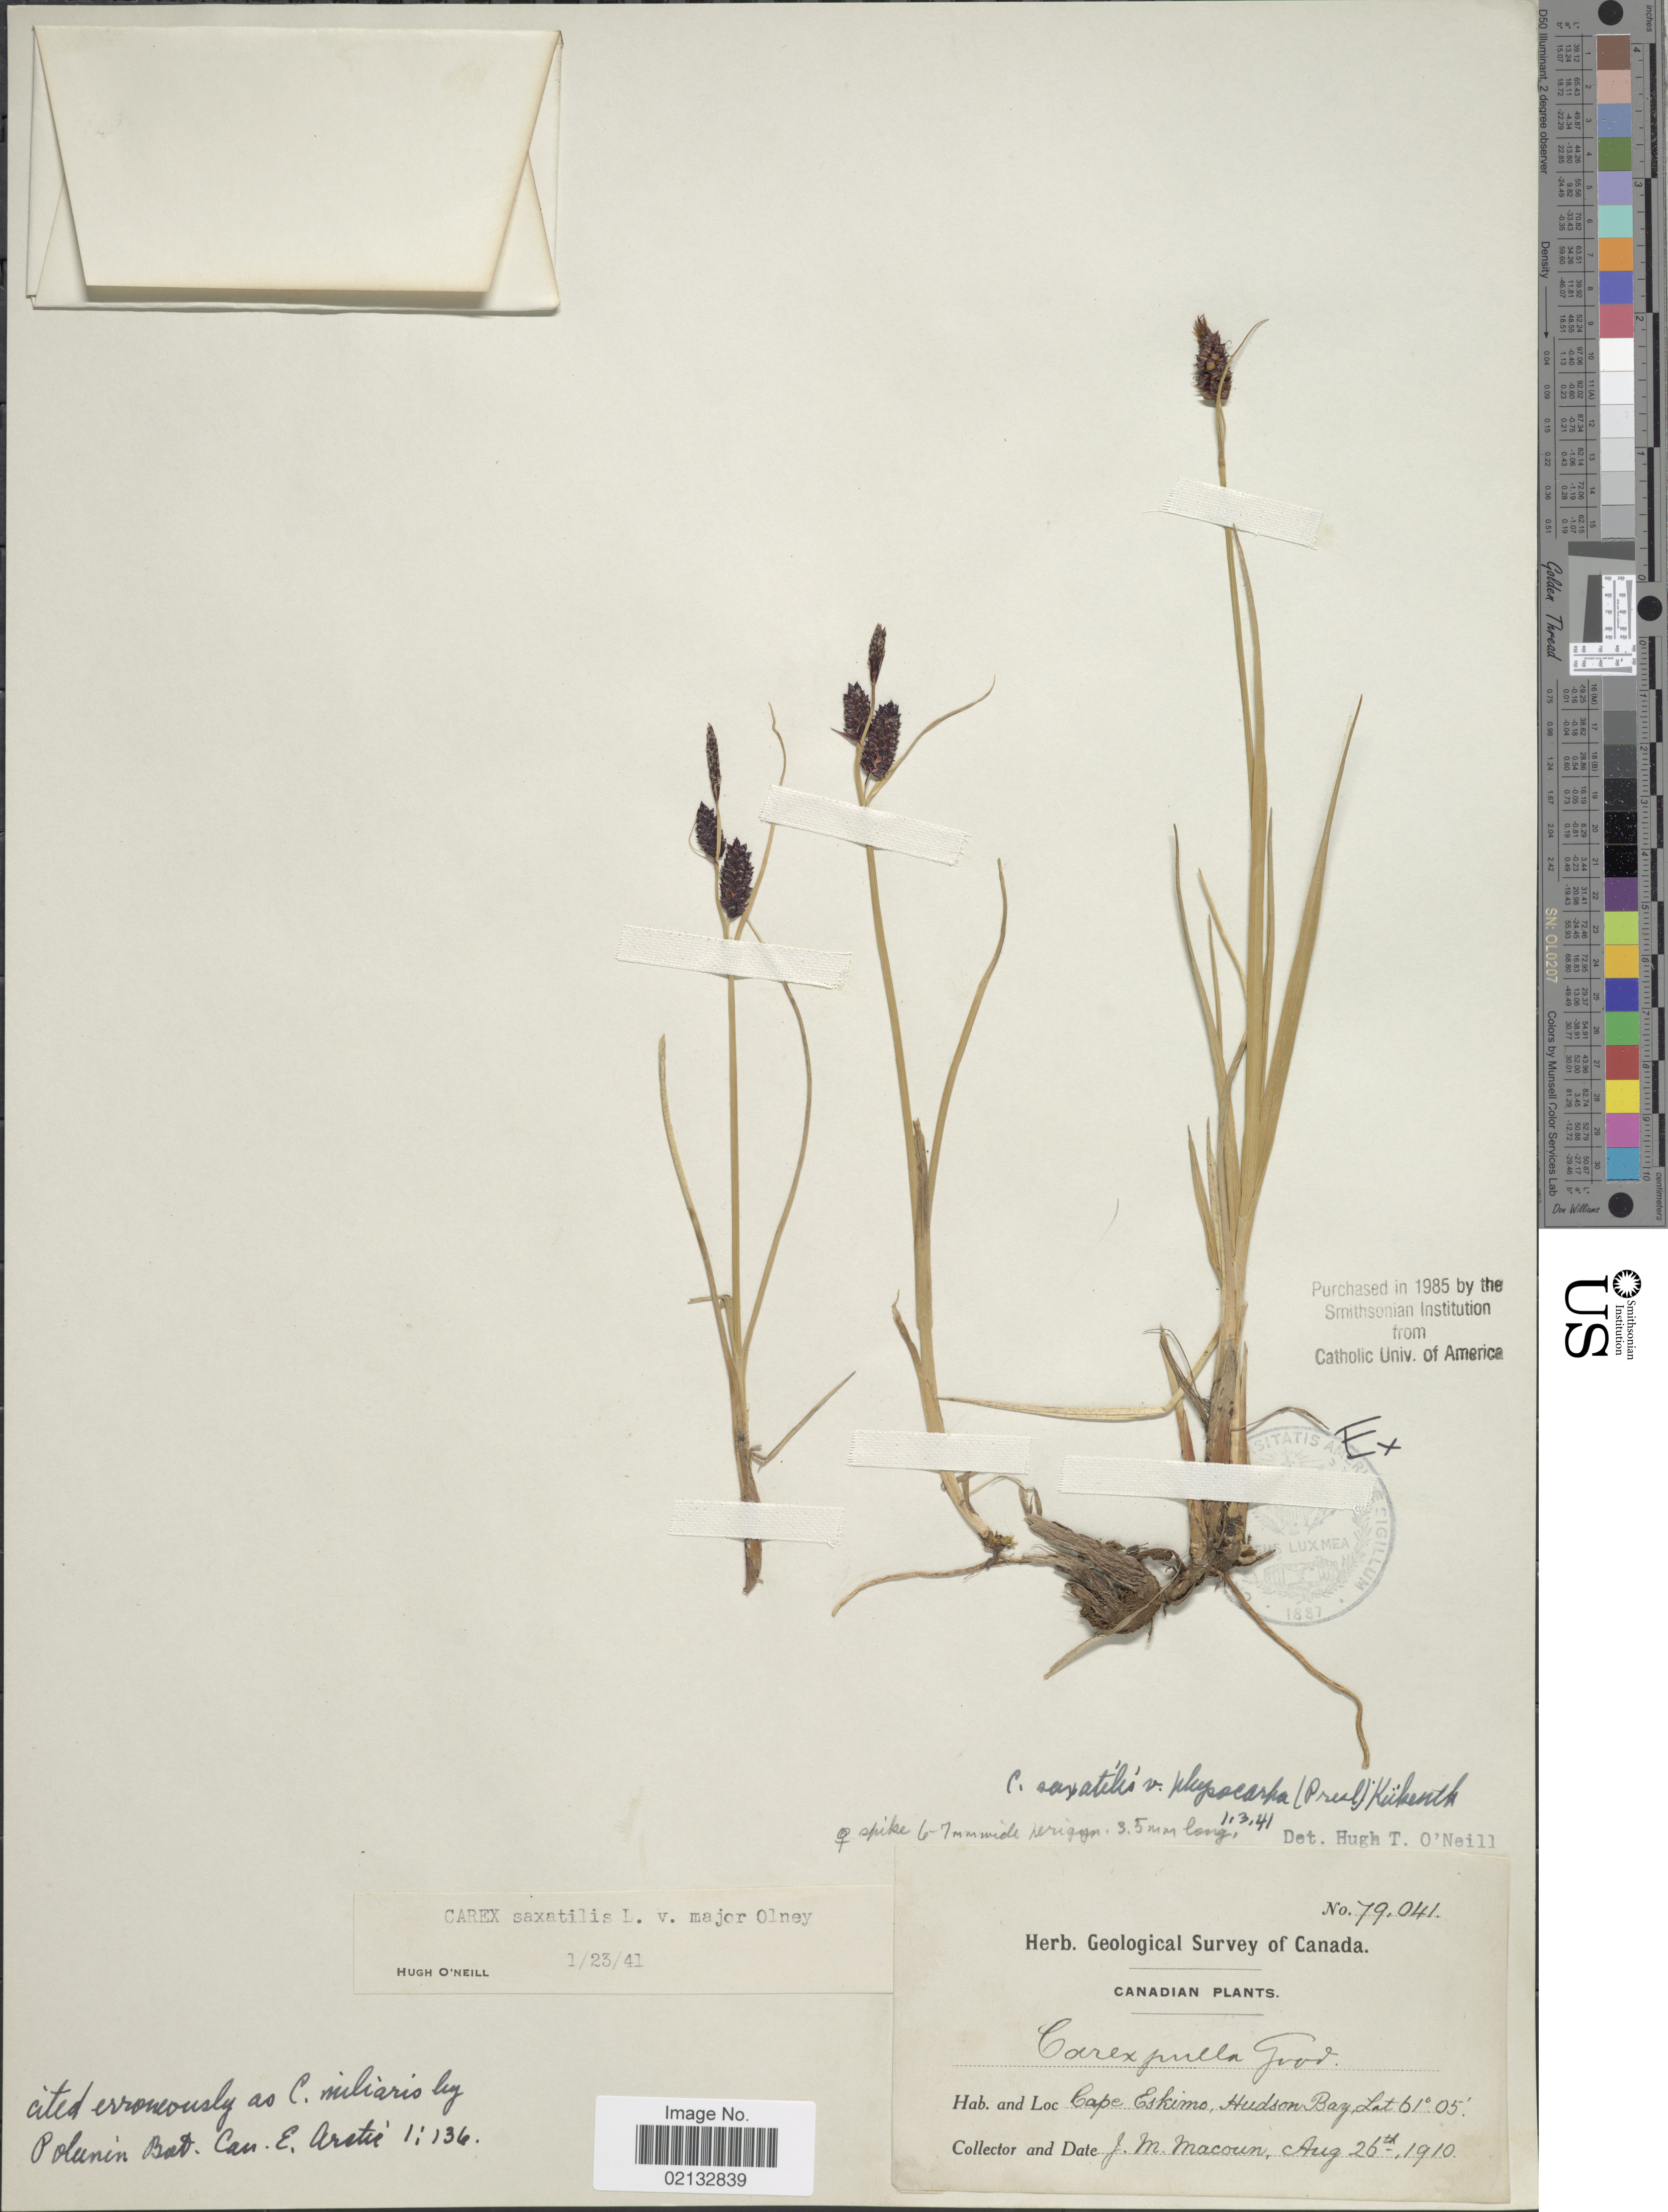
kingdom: Plantae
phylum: Tracheophyta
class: Liliopsida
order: Poales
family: Cyperaceae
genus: Carex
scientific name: Carex saxatilis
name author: L.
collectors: J. M. Macoun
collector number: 79041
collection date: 1910-08-26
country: Canada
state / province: Nunavut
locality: Cape Eskimo, Hudson Bay